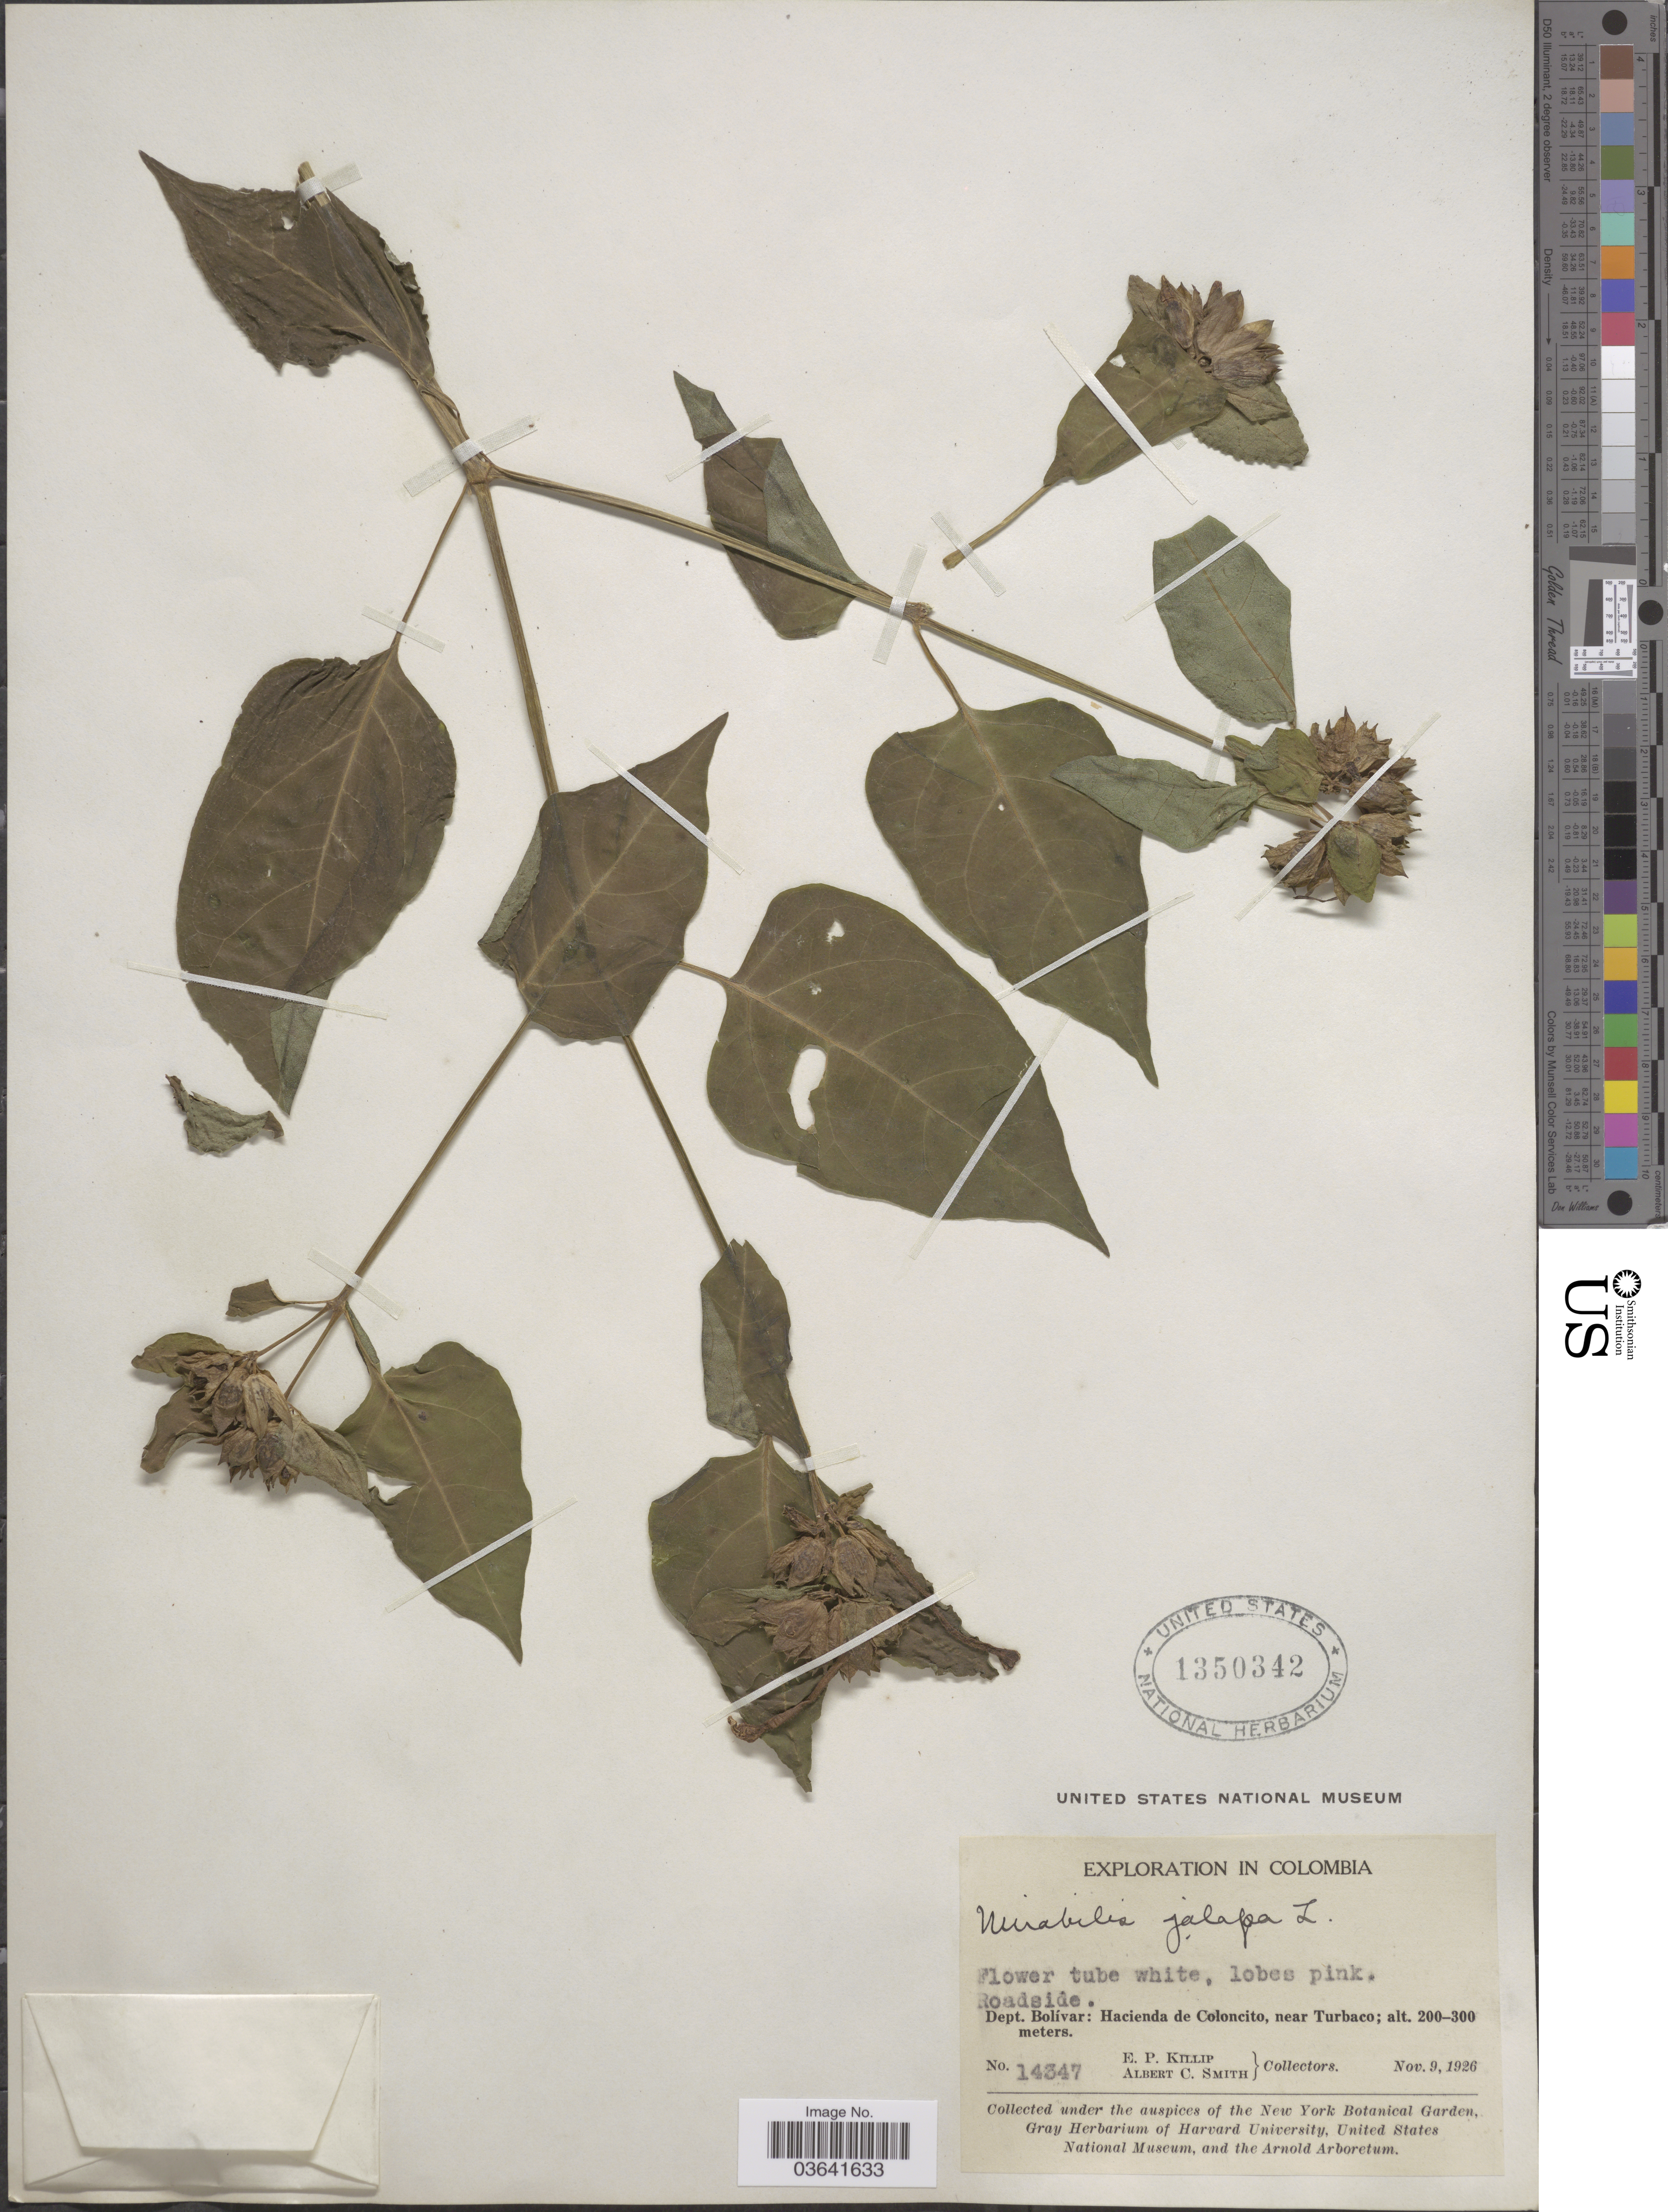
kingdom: Plantae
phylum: Tracheophyta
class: Magnoliopsida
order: Caryophyllales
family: Nyctaginaceae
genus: Mirabilis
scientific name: Mirabilis jalapa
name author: L.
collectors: E. P. Killip & A. C. Smith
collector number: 14347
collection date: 1926-11-09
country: Colombia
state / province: Bolívar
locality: Roadside. Dept. Bolívar: Hacienda de Coloncito, near Turbaco.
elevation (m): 200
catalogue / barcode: US 1350342